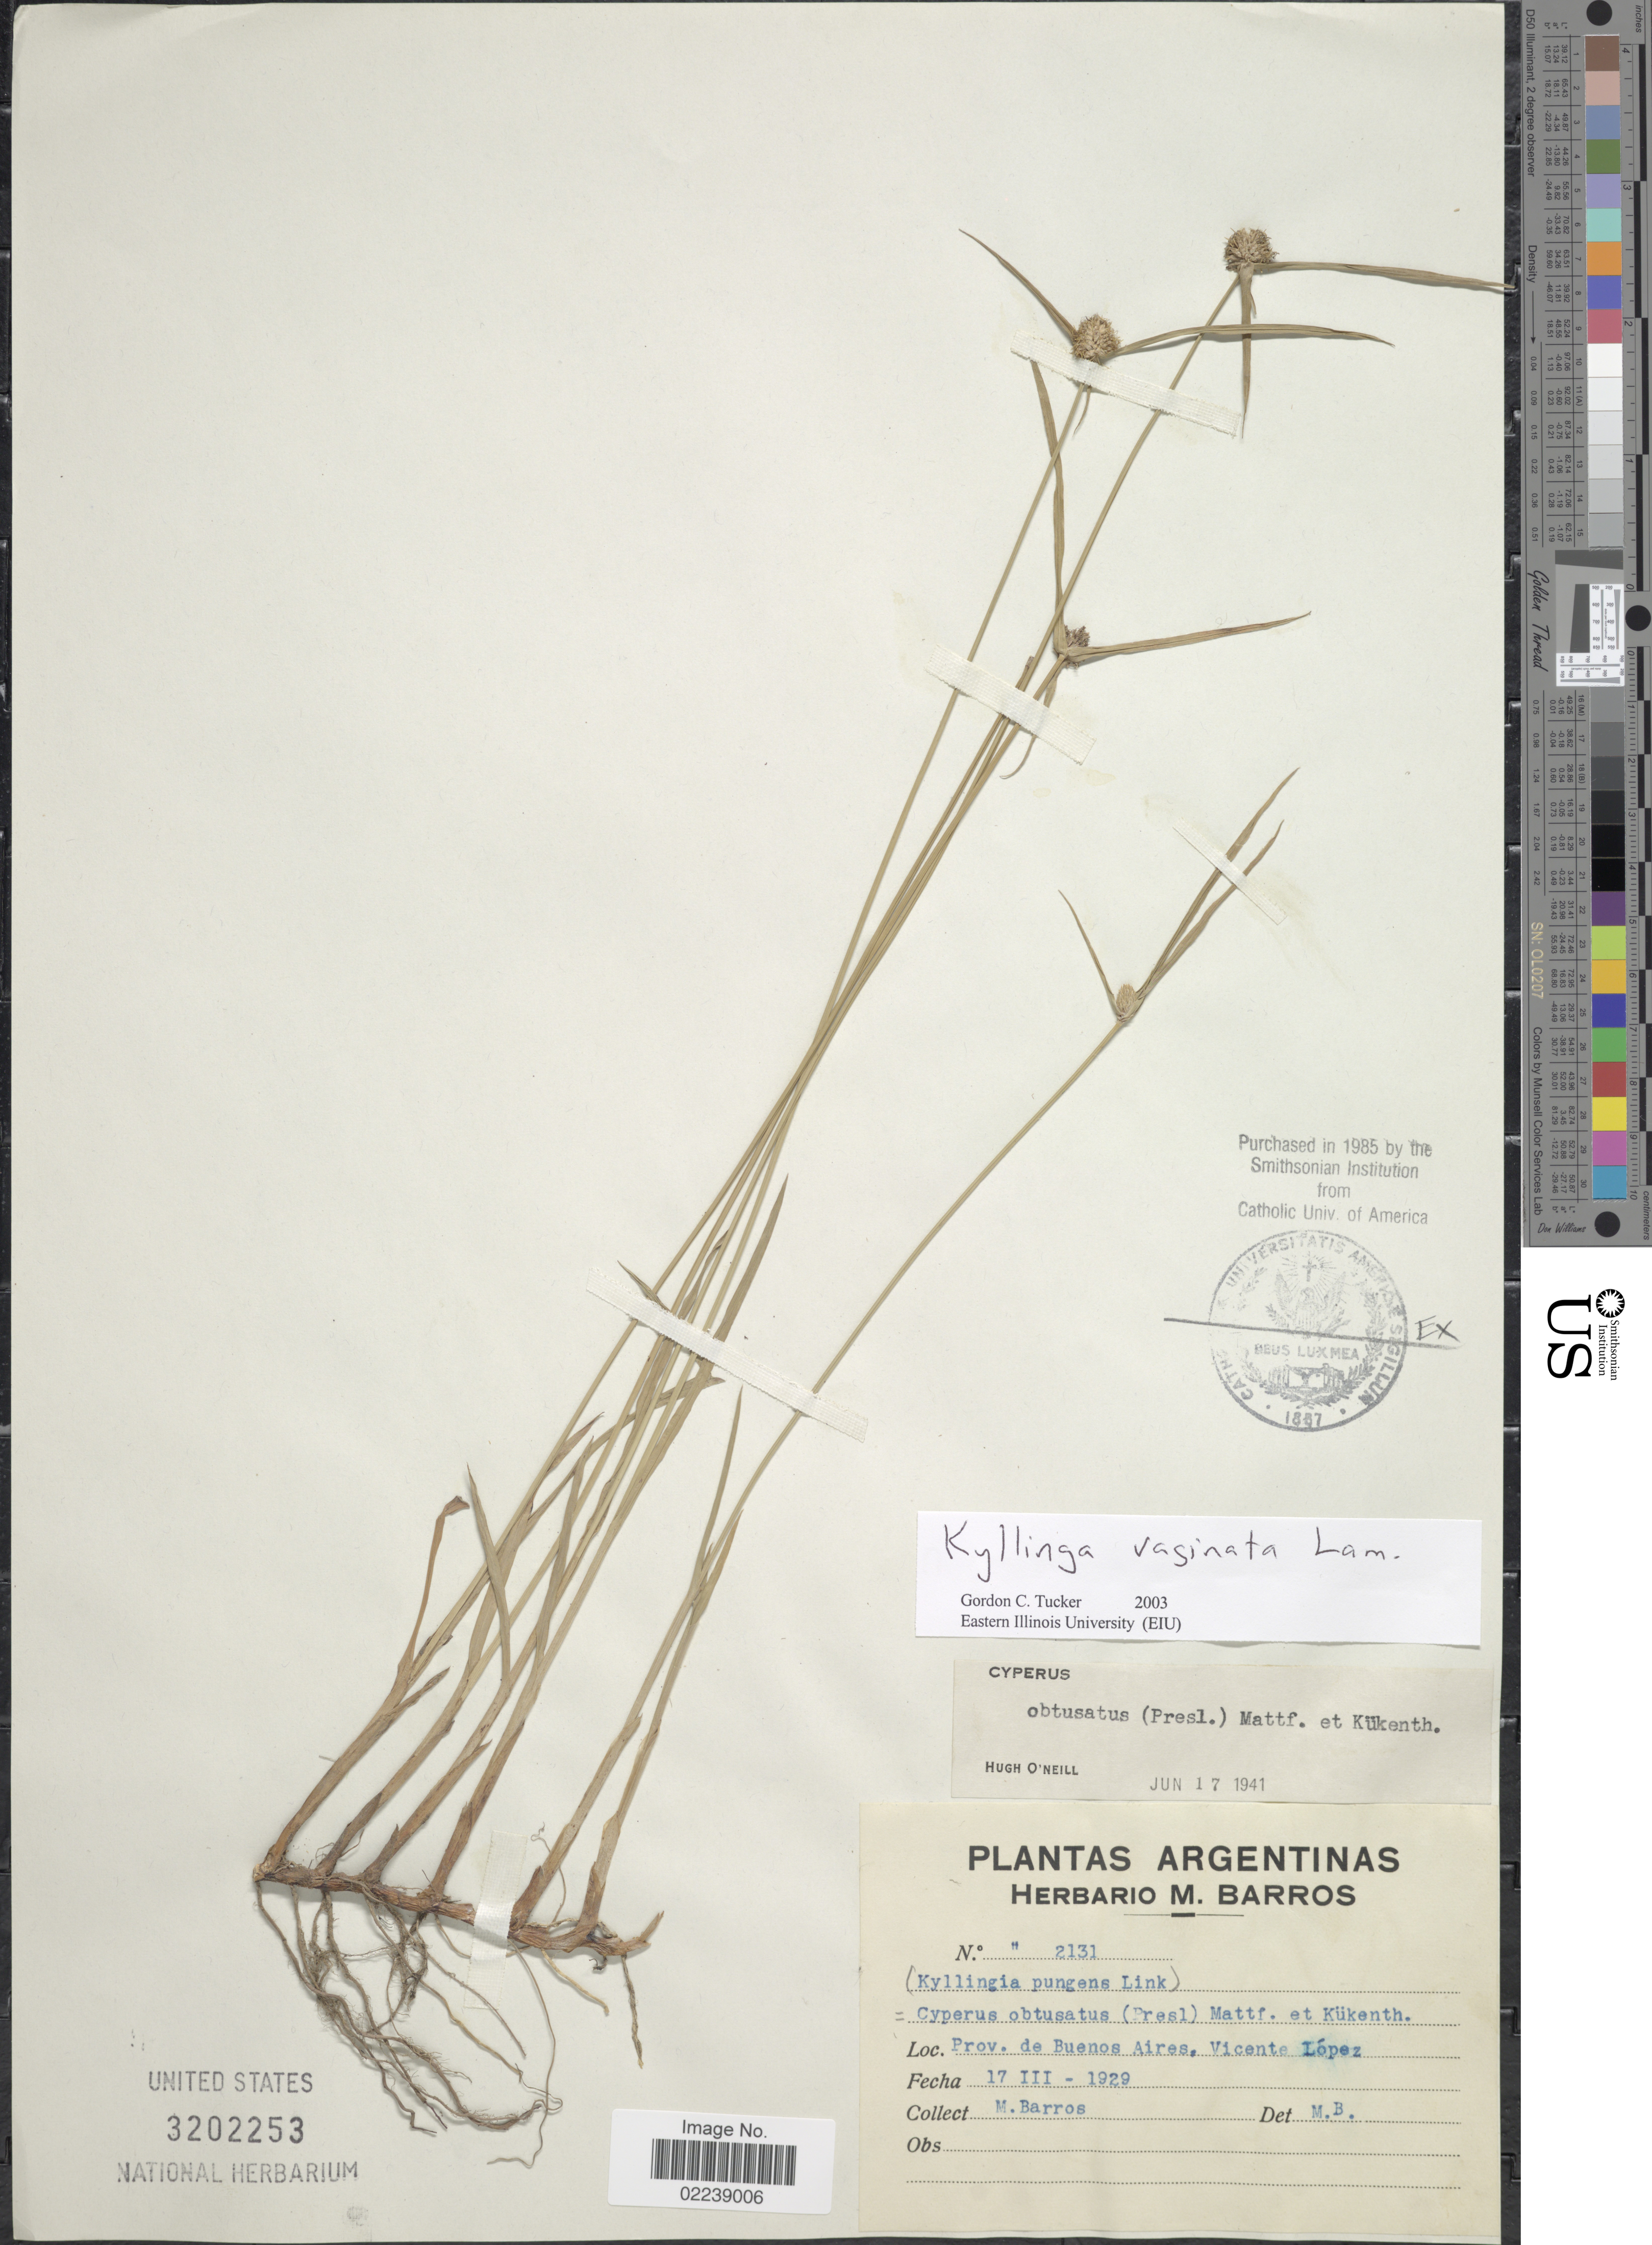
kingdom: Plantae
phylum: Tracheophyta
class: Liliopsida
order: Poales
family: Cyperaceae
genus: Cyperus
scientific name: Cyperus obtusatus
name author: (J. Presl & C. Presl) Mattf. & Kük.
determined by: Strong, M. T., (US), Smithsonian Institution - National Museum of Natural History (UNITED STATES)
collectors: M. Barros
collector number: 2131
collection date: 1929-03-17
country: Argentina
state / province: Buenos Aires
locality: Vicente Lopez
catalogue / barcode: US 3202253